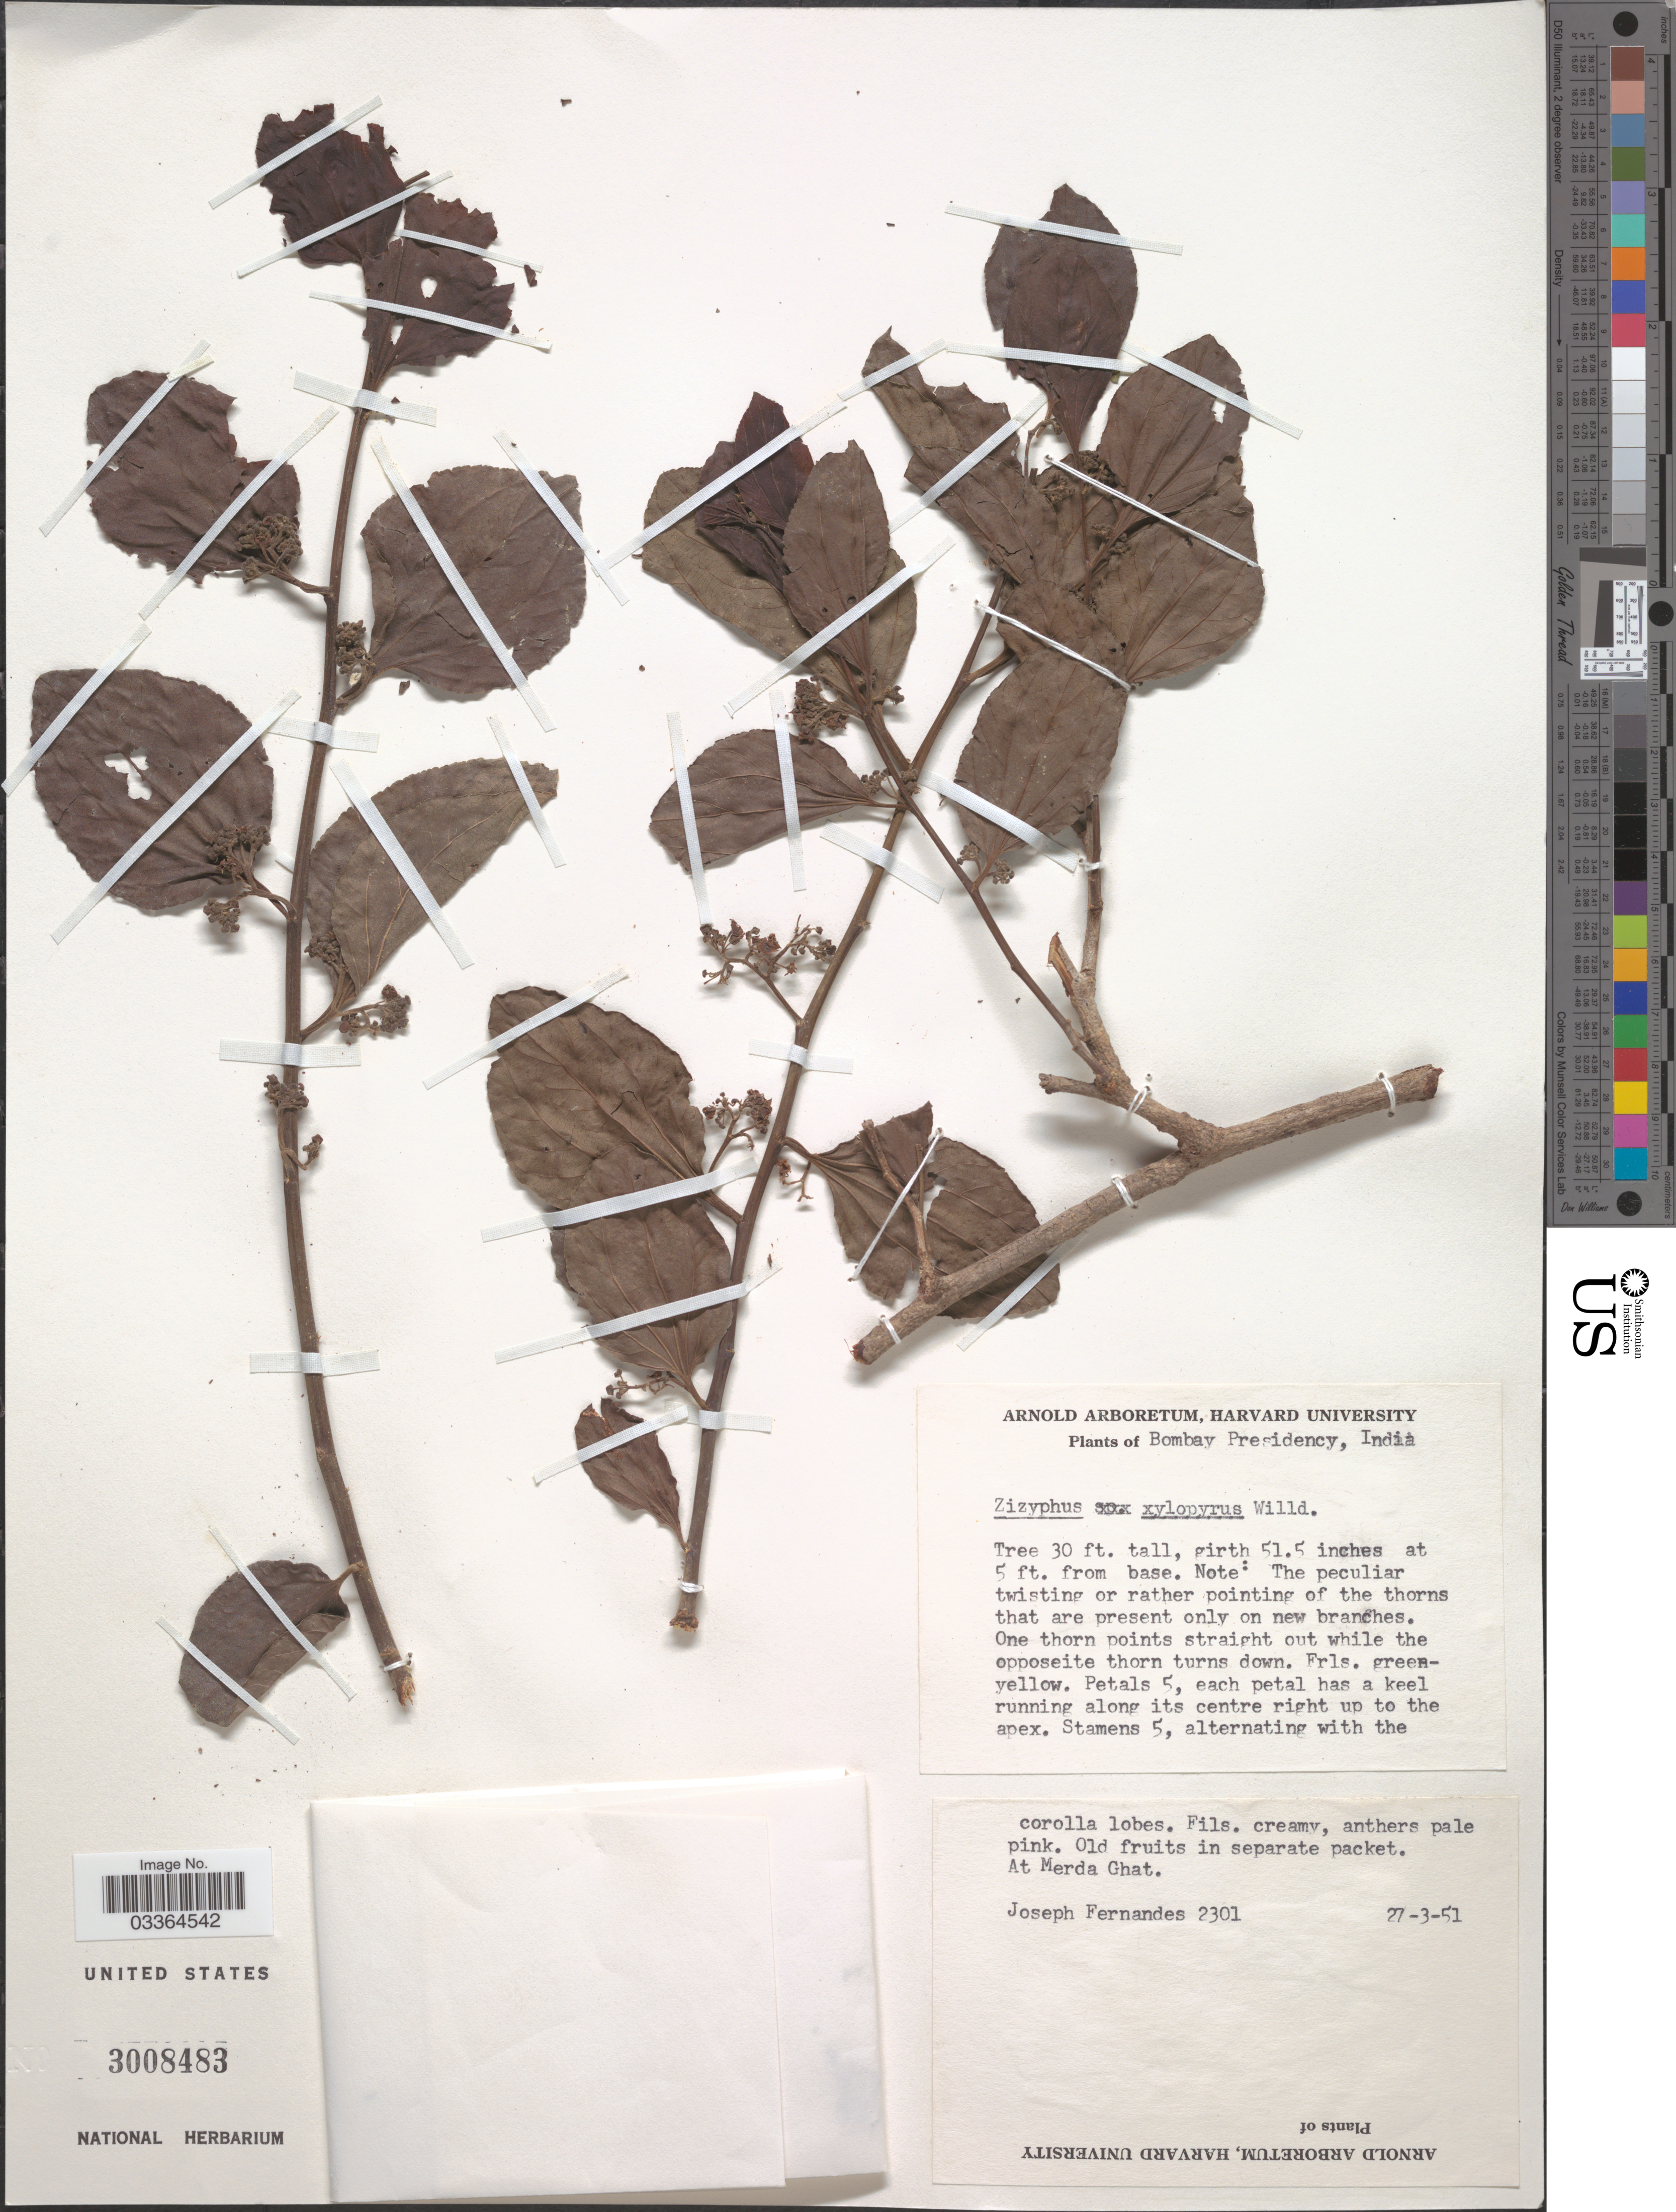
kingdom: Plantae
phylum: Tracheophyta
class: Magnoliopsida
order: Rosales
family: Rhamnaceae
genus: Ziziphus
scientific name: Ziziphus xylopyrus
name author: (Retz.) Willd.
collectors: J. Fernandes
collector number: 2301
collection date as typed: Transcribed d/m/y: 27/3/51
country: India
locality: Bombay Presidency. At Merda Ghat.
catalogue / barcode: US 3008483